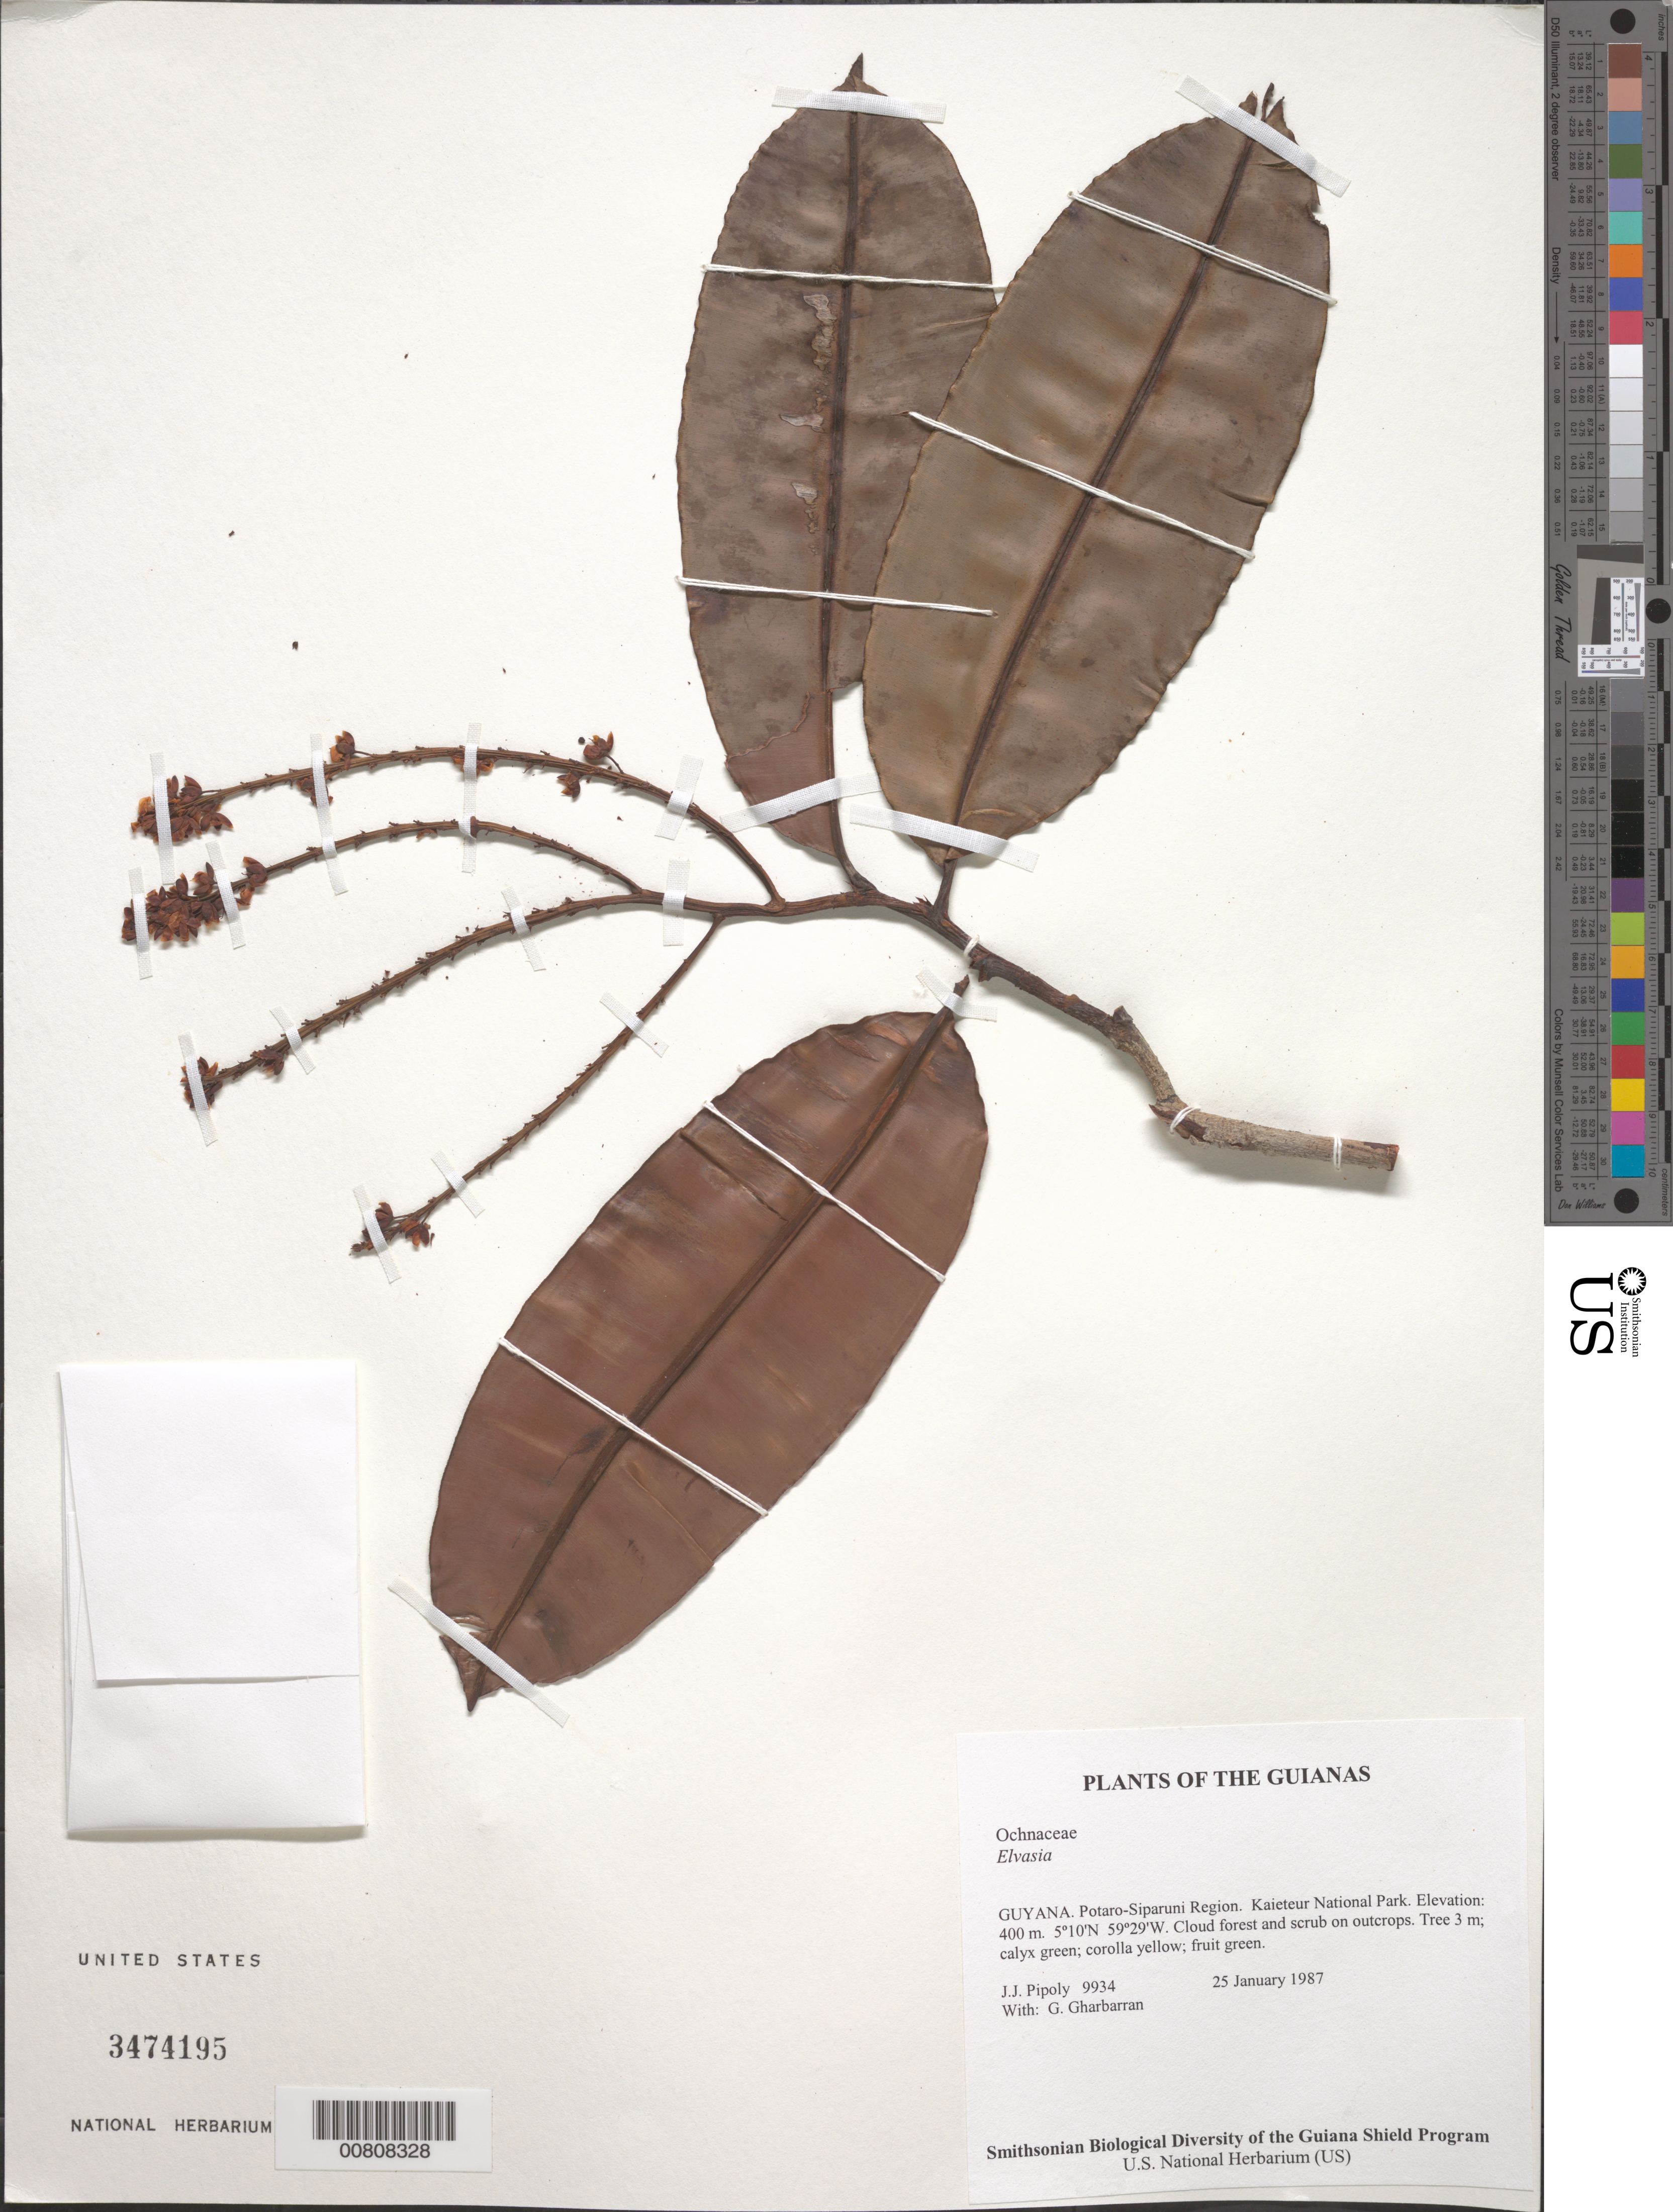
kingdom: Plantae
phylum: Tracheophyta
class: Magnoliopsida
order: Malpighiales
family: Ochnaceae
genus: Elvasia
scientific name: Elvasia sp.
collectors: J. J. Pipoly & G. Gharbarran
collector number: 9934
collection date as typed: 25 January 1987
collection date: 1987-01-25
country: Guyana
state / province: Potaro-Siparuni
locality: Kaieteur National Park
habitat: Cloud forest and scrub on outcrops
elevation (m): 400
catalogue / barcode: US 3474195